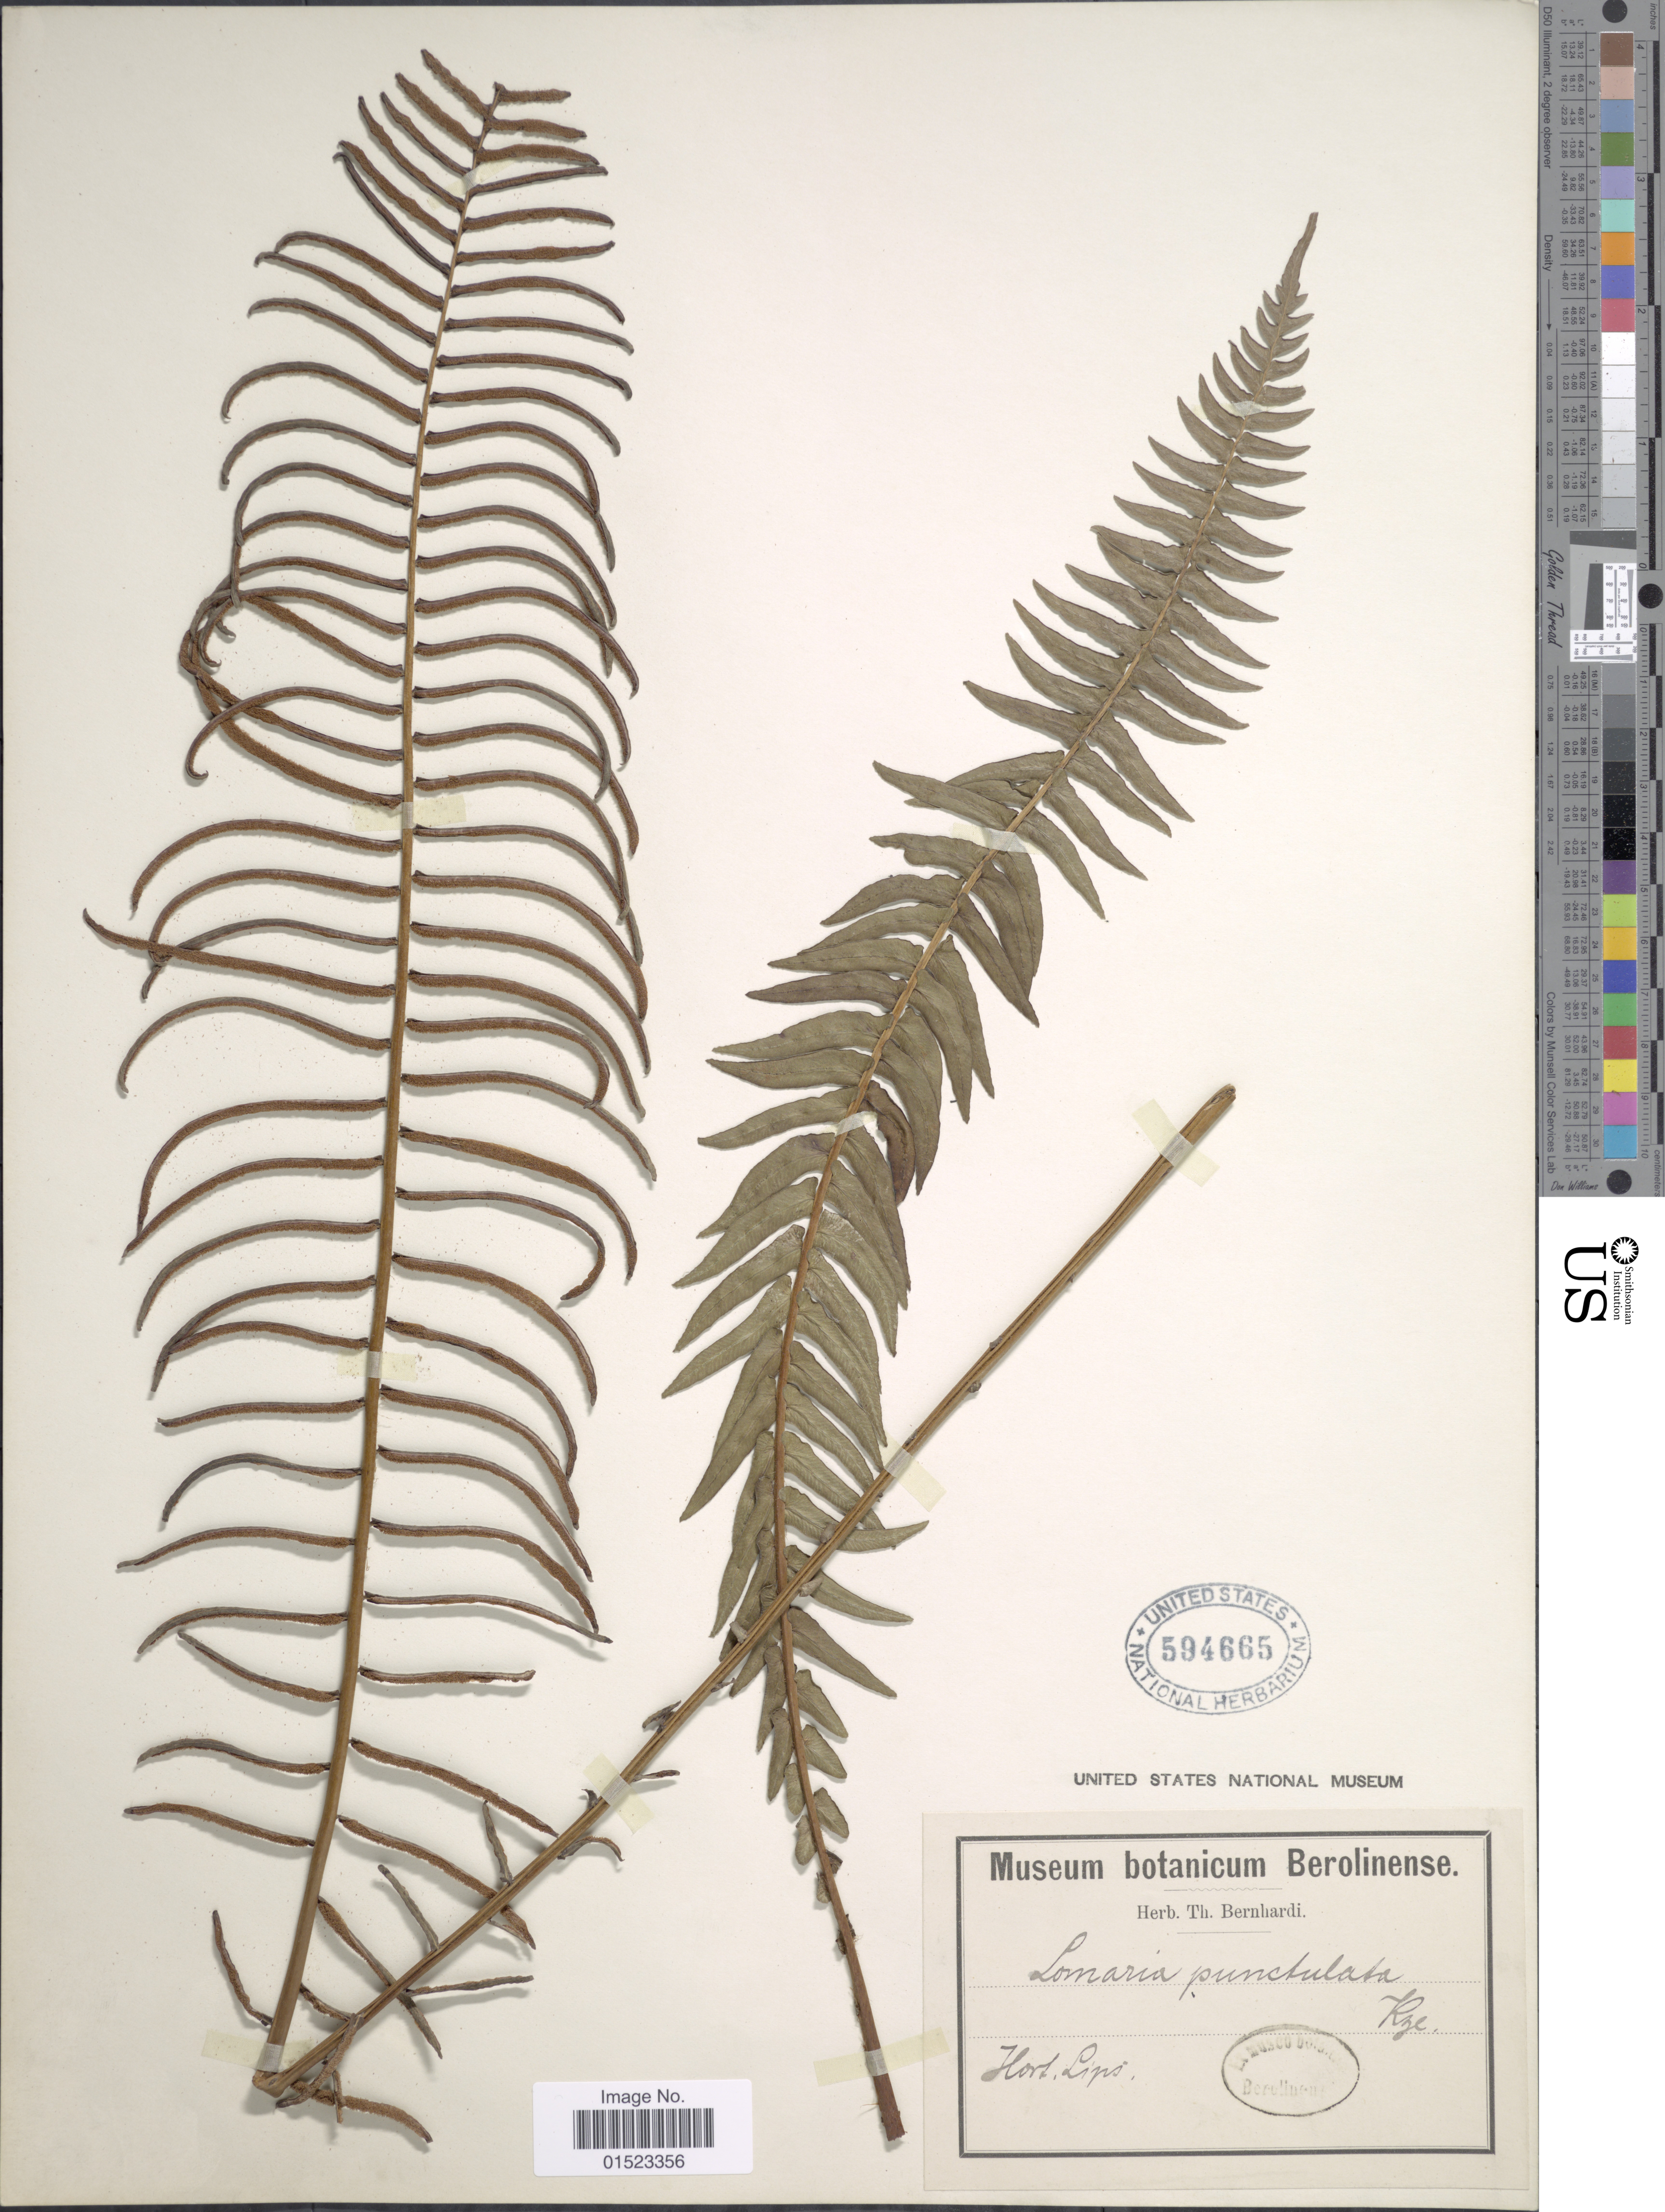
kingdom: Plantae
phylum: Tracheophyta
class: Polypodiopsida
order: Polypodiales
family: Blechnaceae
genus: Blechnum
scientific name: Blechnum punctulatum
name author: Sw.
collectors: ex herb. Bernhardi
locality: Horrt Lipo [interpreted]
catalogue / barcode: US 594665